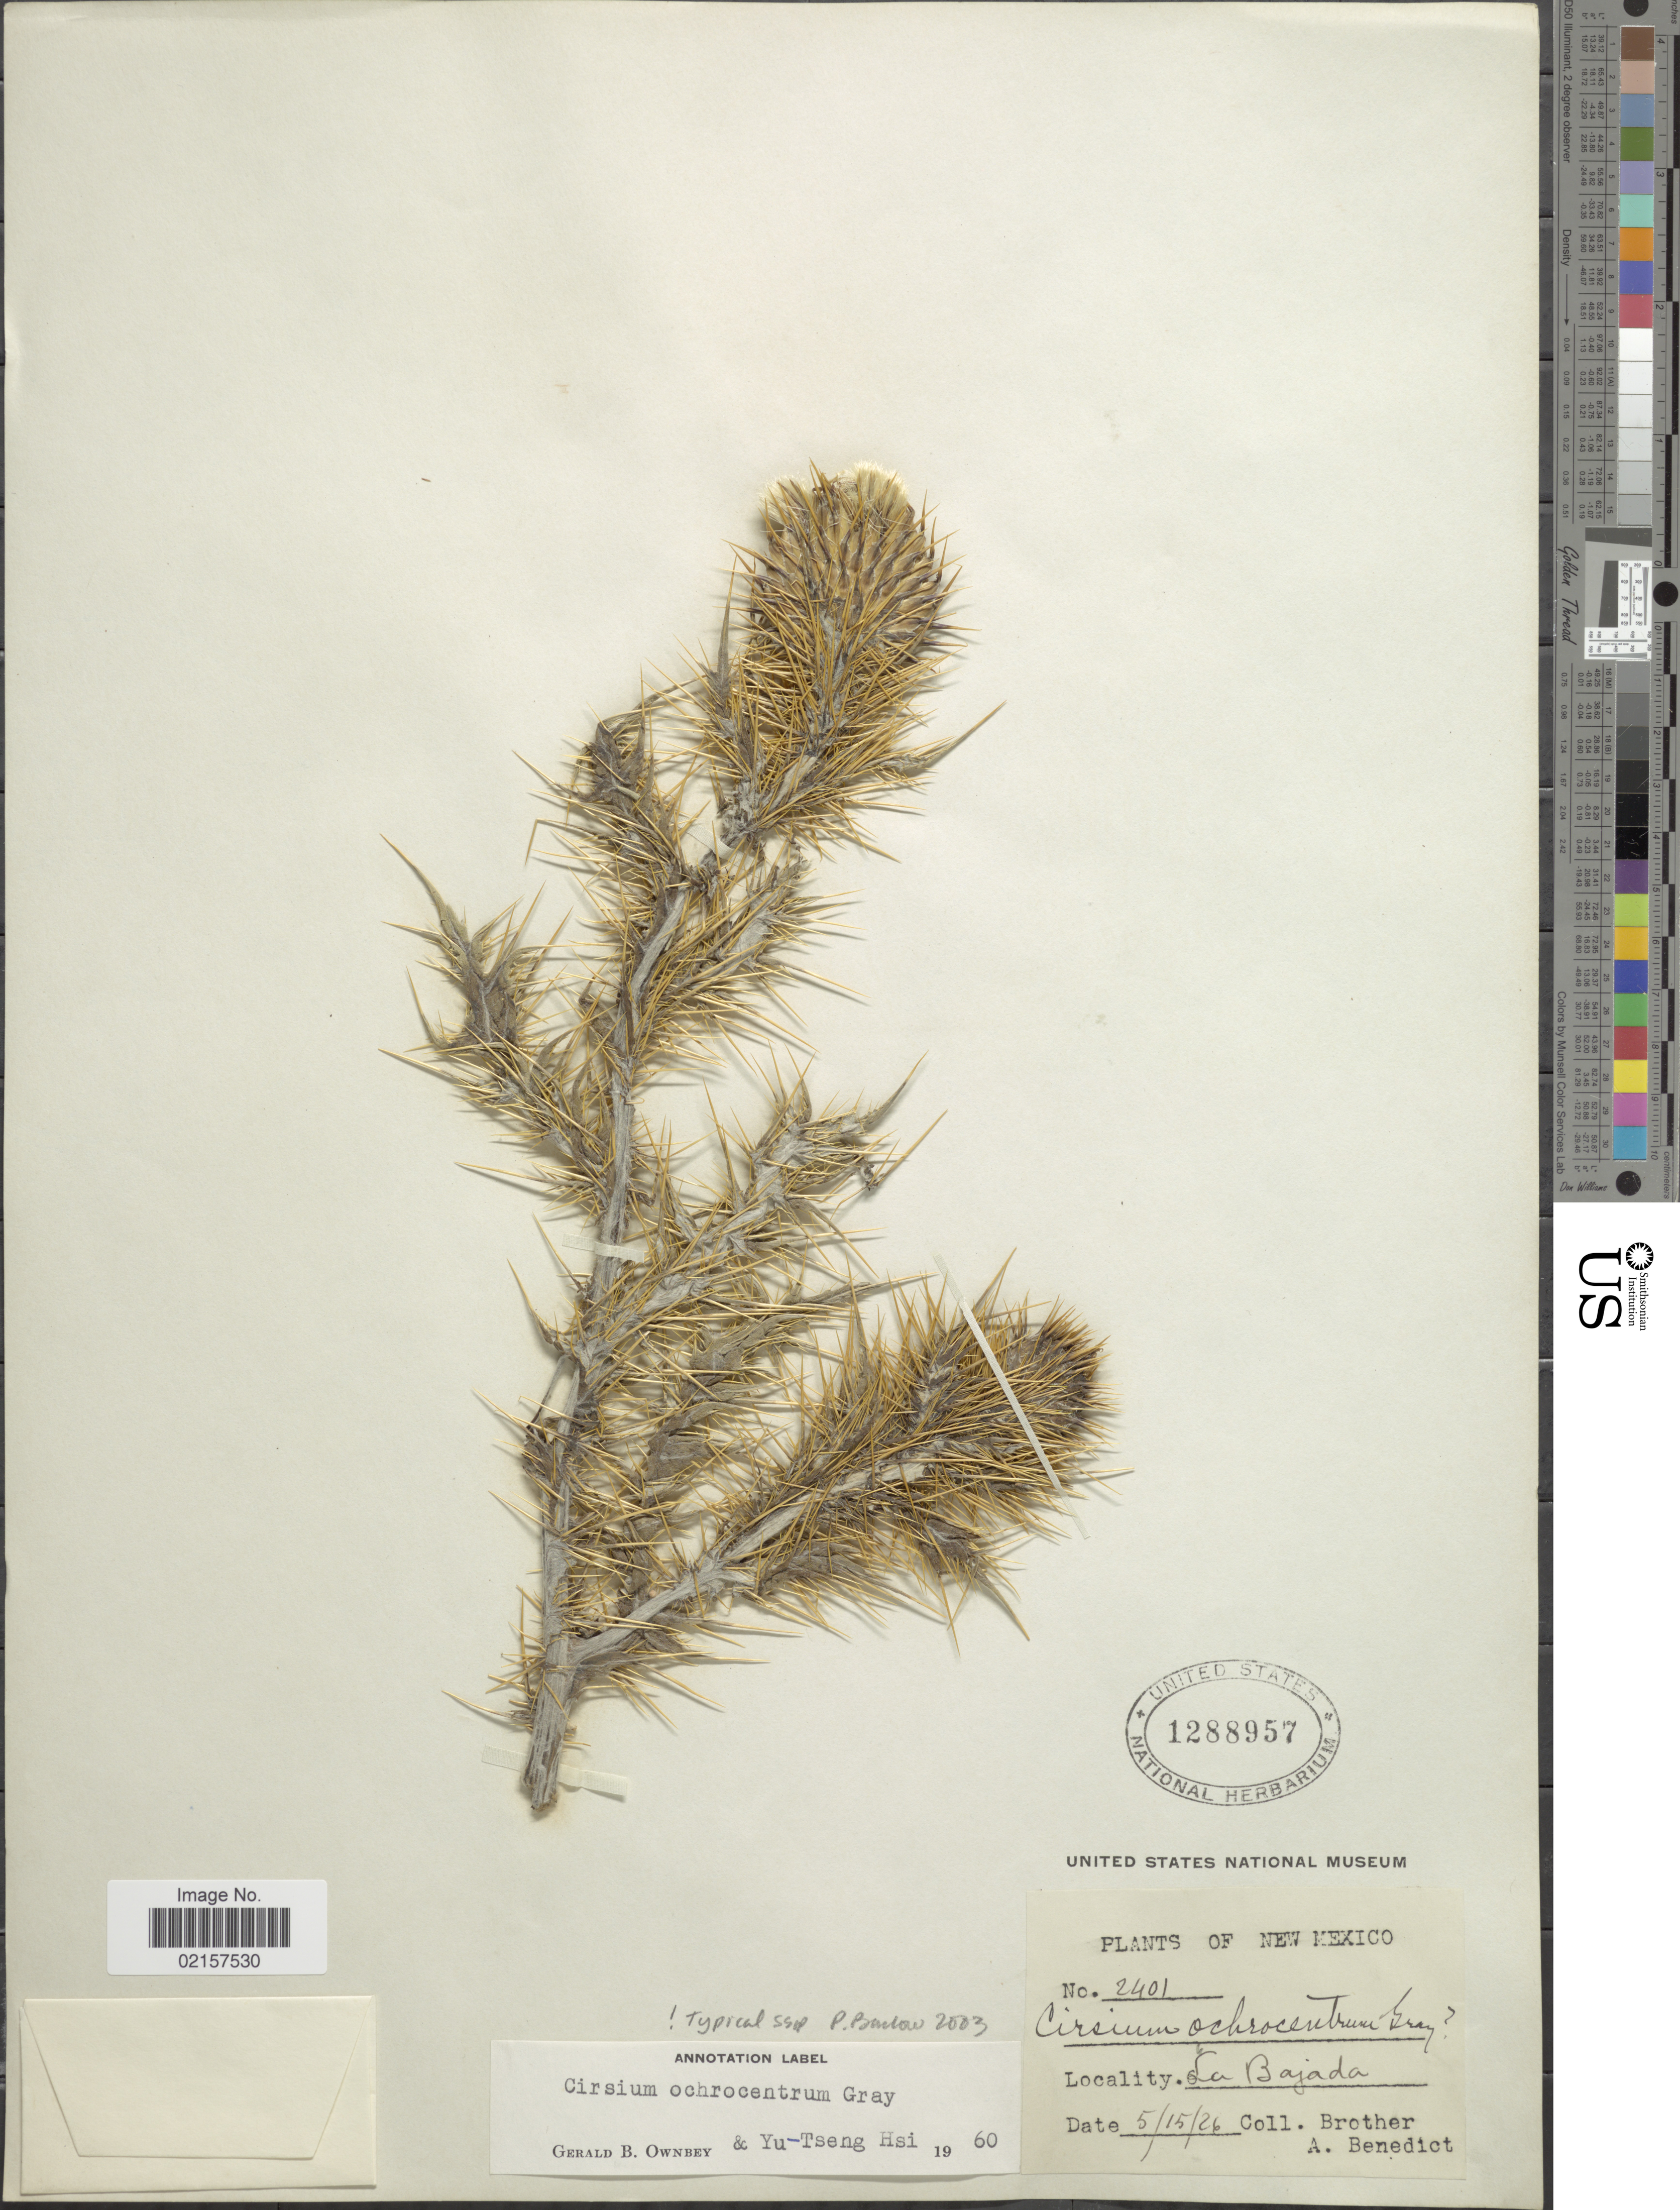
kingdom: Plantae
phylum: Tracheophyta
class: Magnoliopsida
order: Asterales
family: Asteraceae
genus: Cirsium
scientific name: Cirsium ochrocentrum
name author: A. Gray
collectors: Bro. A. Benedict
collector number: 2401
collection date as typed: Transcribed d/m/y: 15/5/26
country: United States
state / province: New Mexico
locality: La Bajada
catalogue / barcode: US 1288957